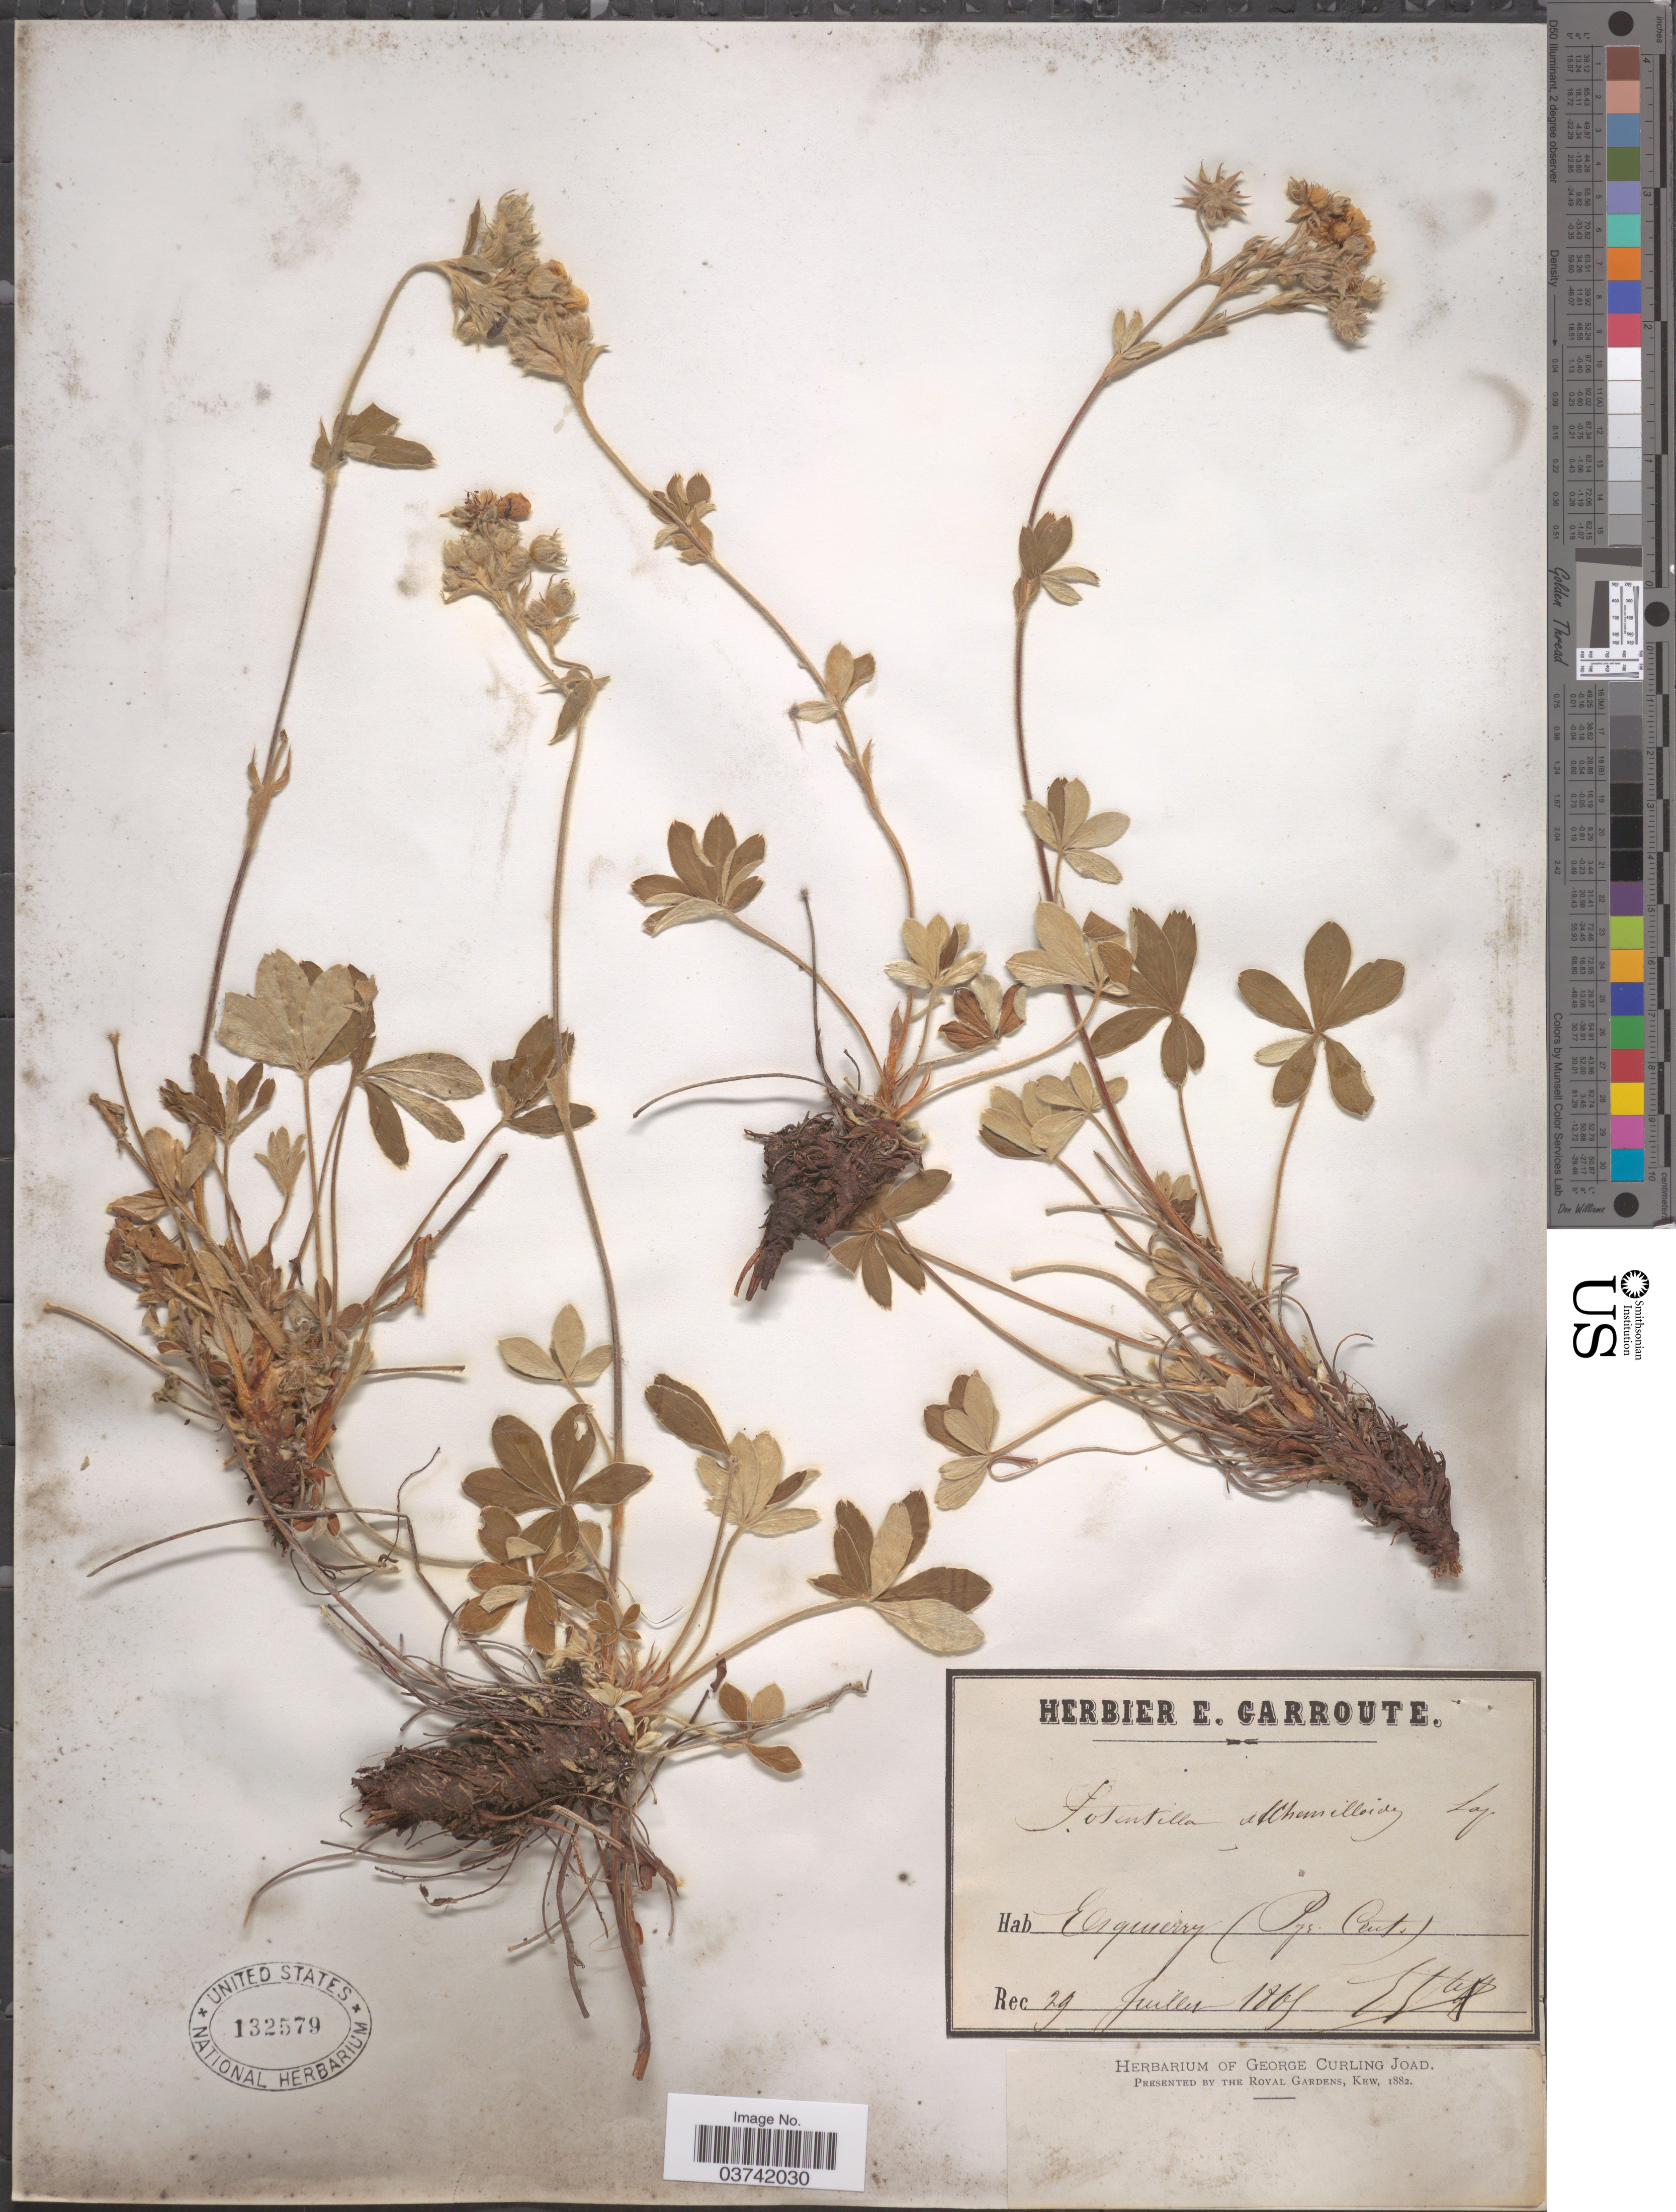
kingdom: Plantae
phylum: Tracheophyta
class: Magnoliopsida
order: Rosales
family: Rosaceae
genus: Potentilla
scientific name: Potentilla alchemilloides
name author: D.F.K. Schltdl.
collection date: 1865-07-29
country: France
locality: Esquierry (Pyr. Cent.).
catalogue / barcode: US 132579